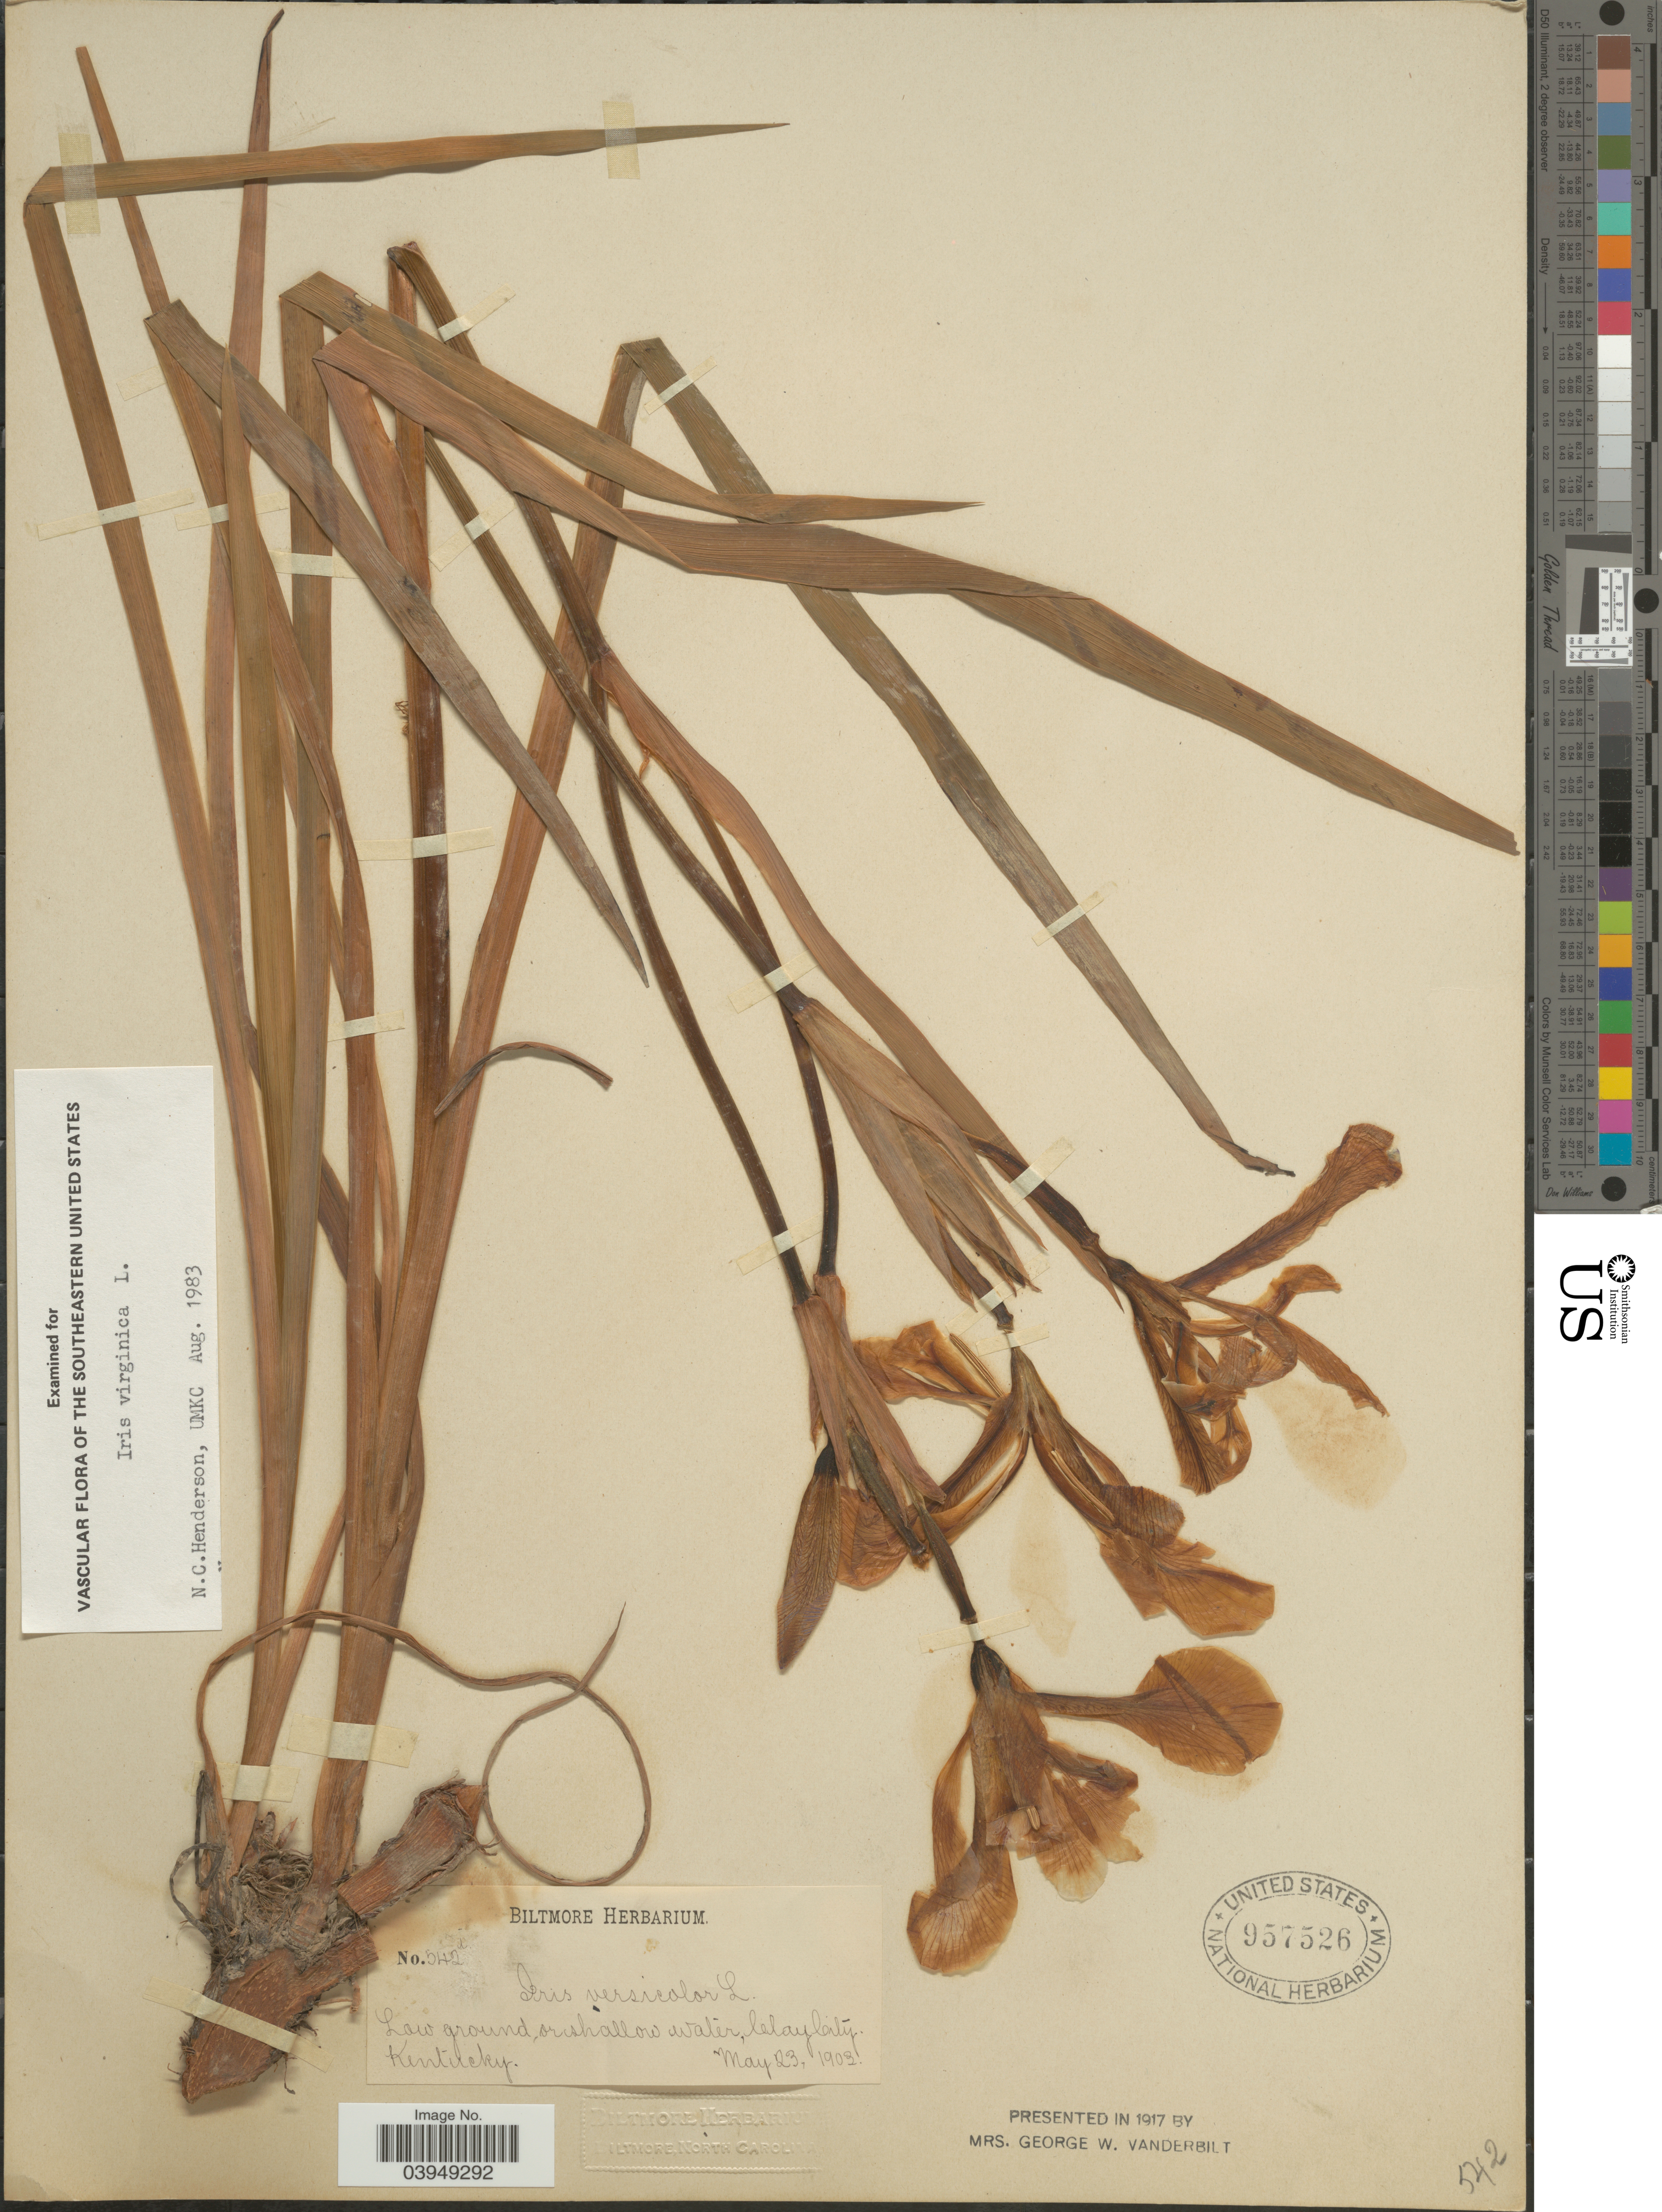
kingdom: Plantae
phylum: Tracheophyta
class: Liliopsida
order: Asparagales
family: Iridaceae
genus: Iris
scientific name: Iris virginica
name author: L.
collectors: ex herb. Biltmore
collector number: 542i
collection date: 1903-05-23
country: United States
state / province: Kentucky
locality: Low ground, or shallow water, Clay City.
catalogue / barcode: US 957526